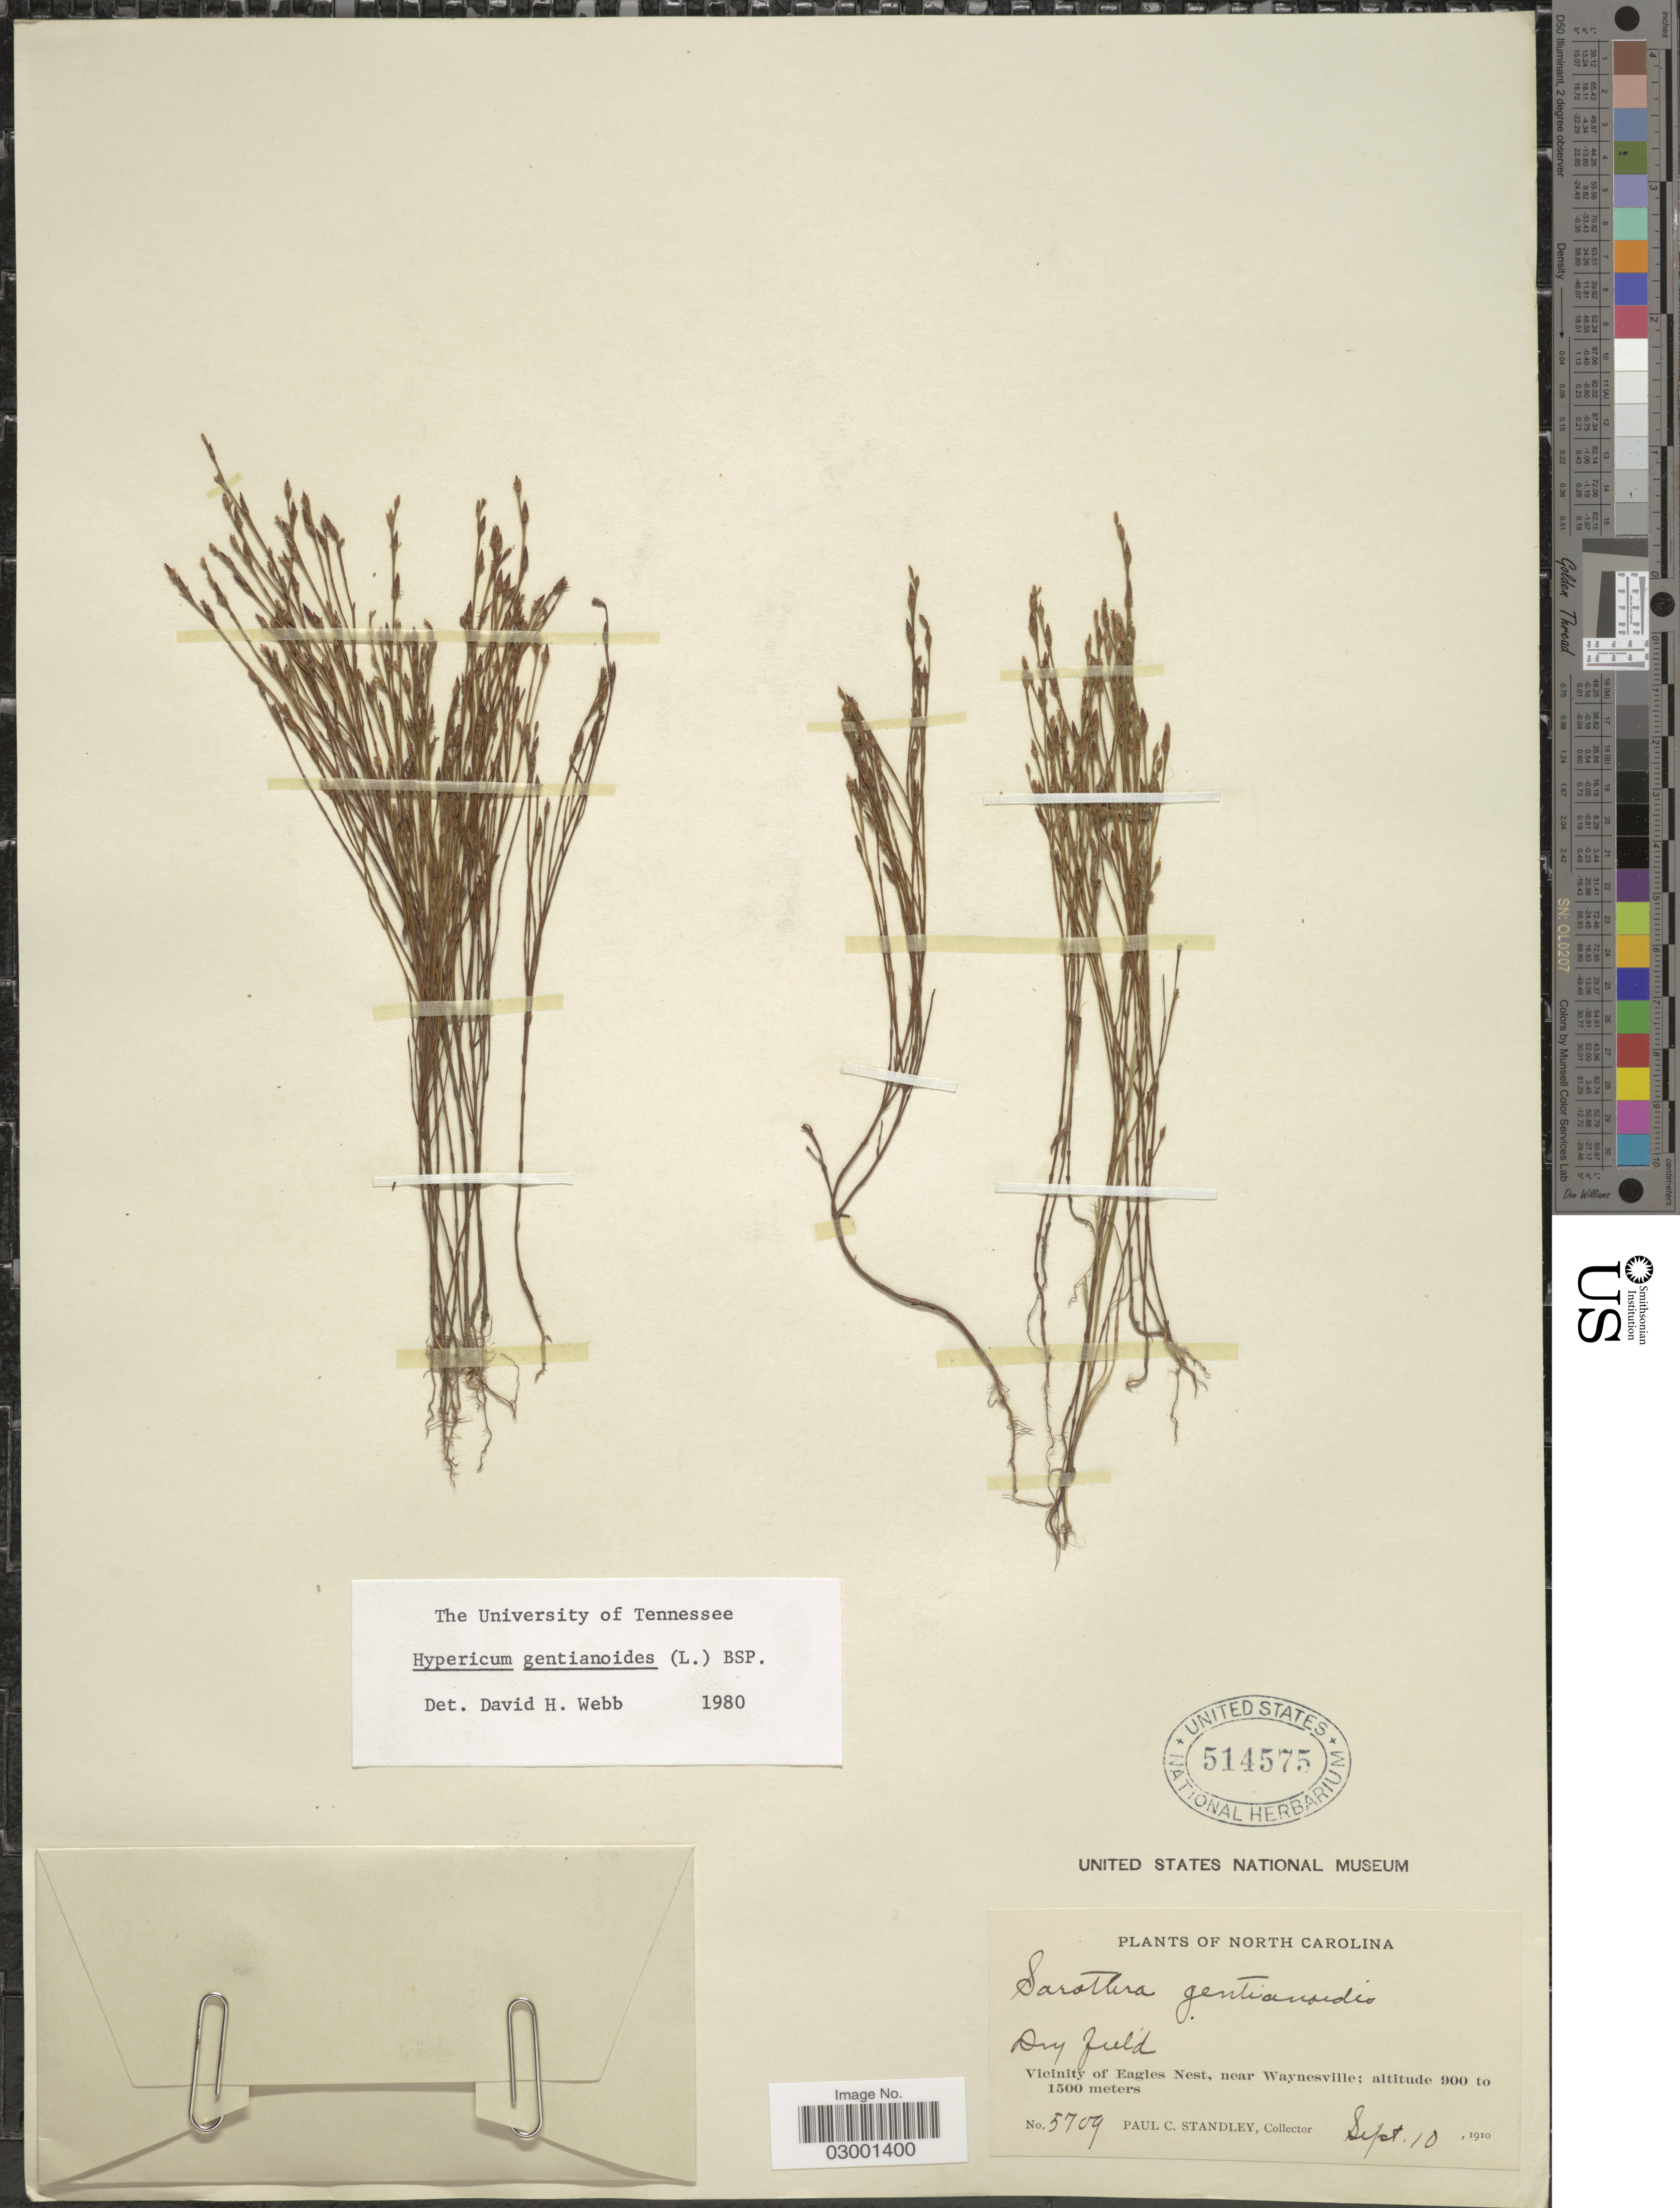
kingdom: Plantae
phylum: Tracheophyta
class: Magnoliopsida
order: Malpighiales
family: Hypericaceae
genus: Hypericum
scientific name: Hypericum gentianoides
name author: (L.) Britton, Stearns & Poggenb.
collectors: P. C. Standley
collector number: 5709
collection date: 1910-09-10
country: United States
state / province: North Carolina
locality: Dry field. Vicinity of Eagles Nest, near Waynesville.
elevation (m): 900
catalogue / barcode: US 514575